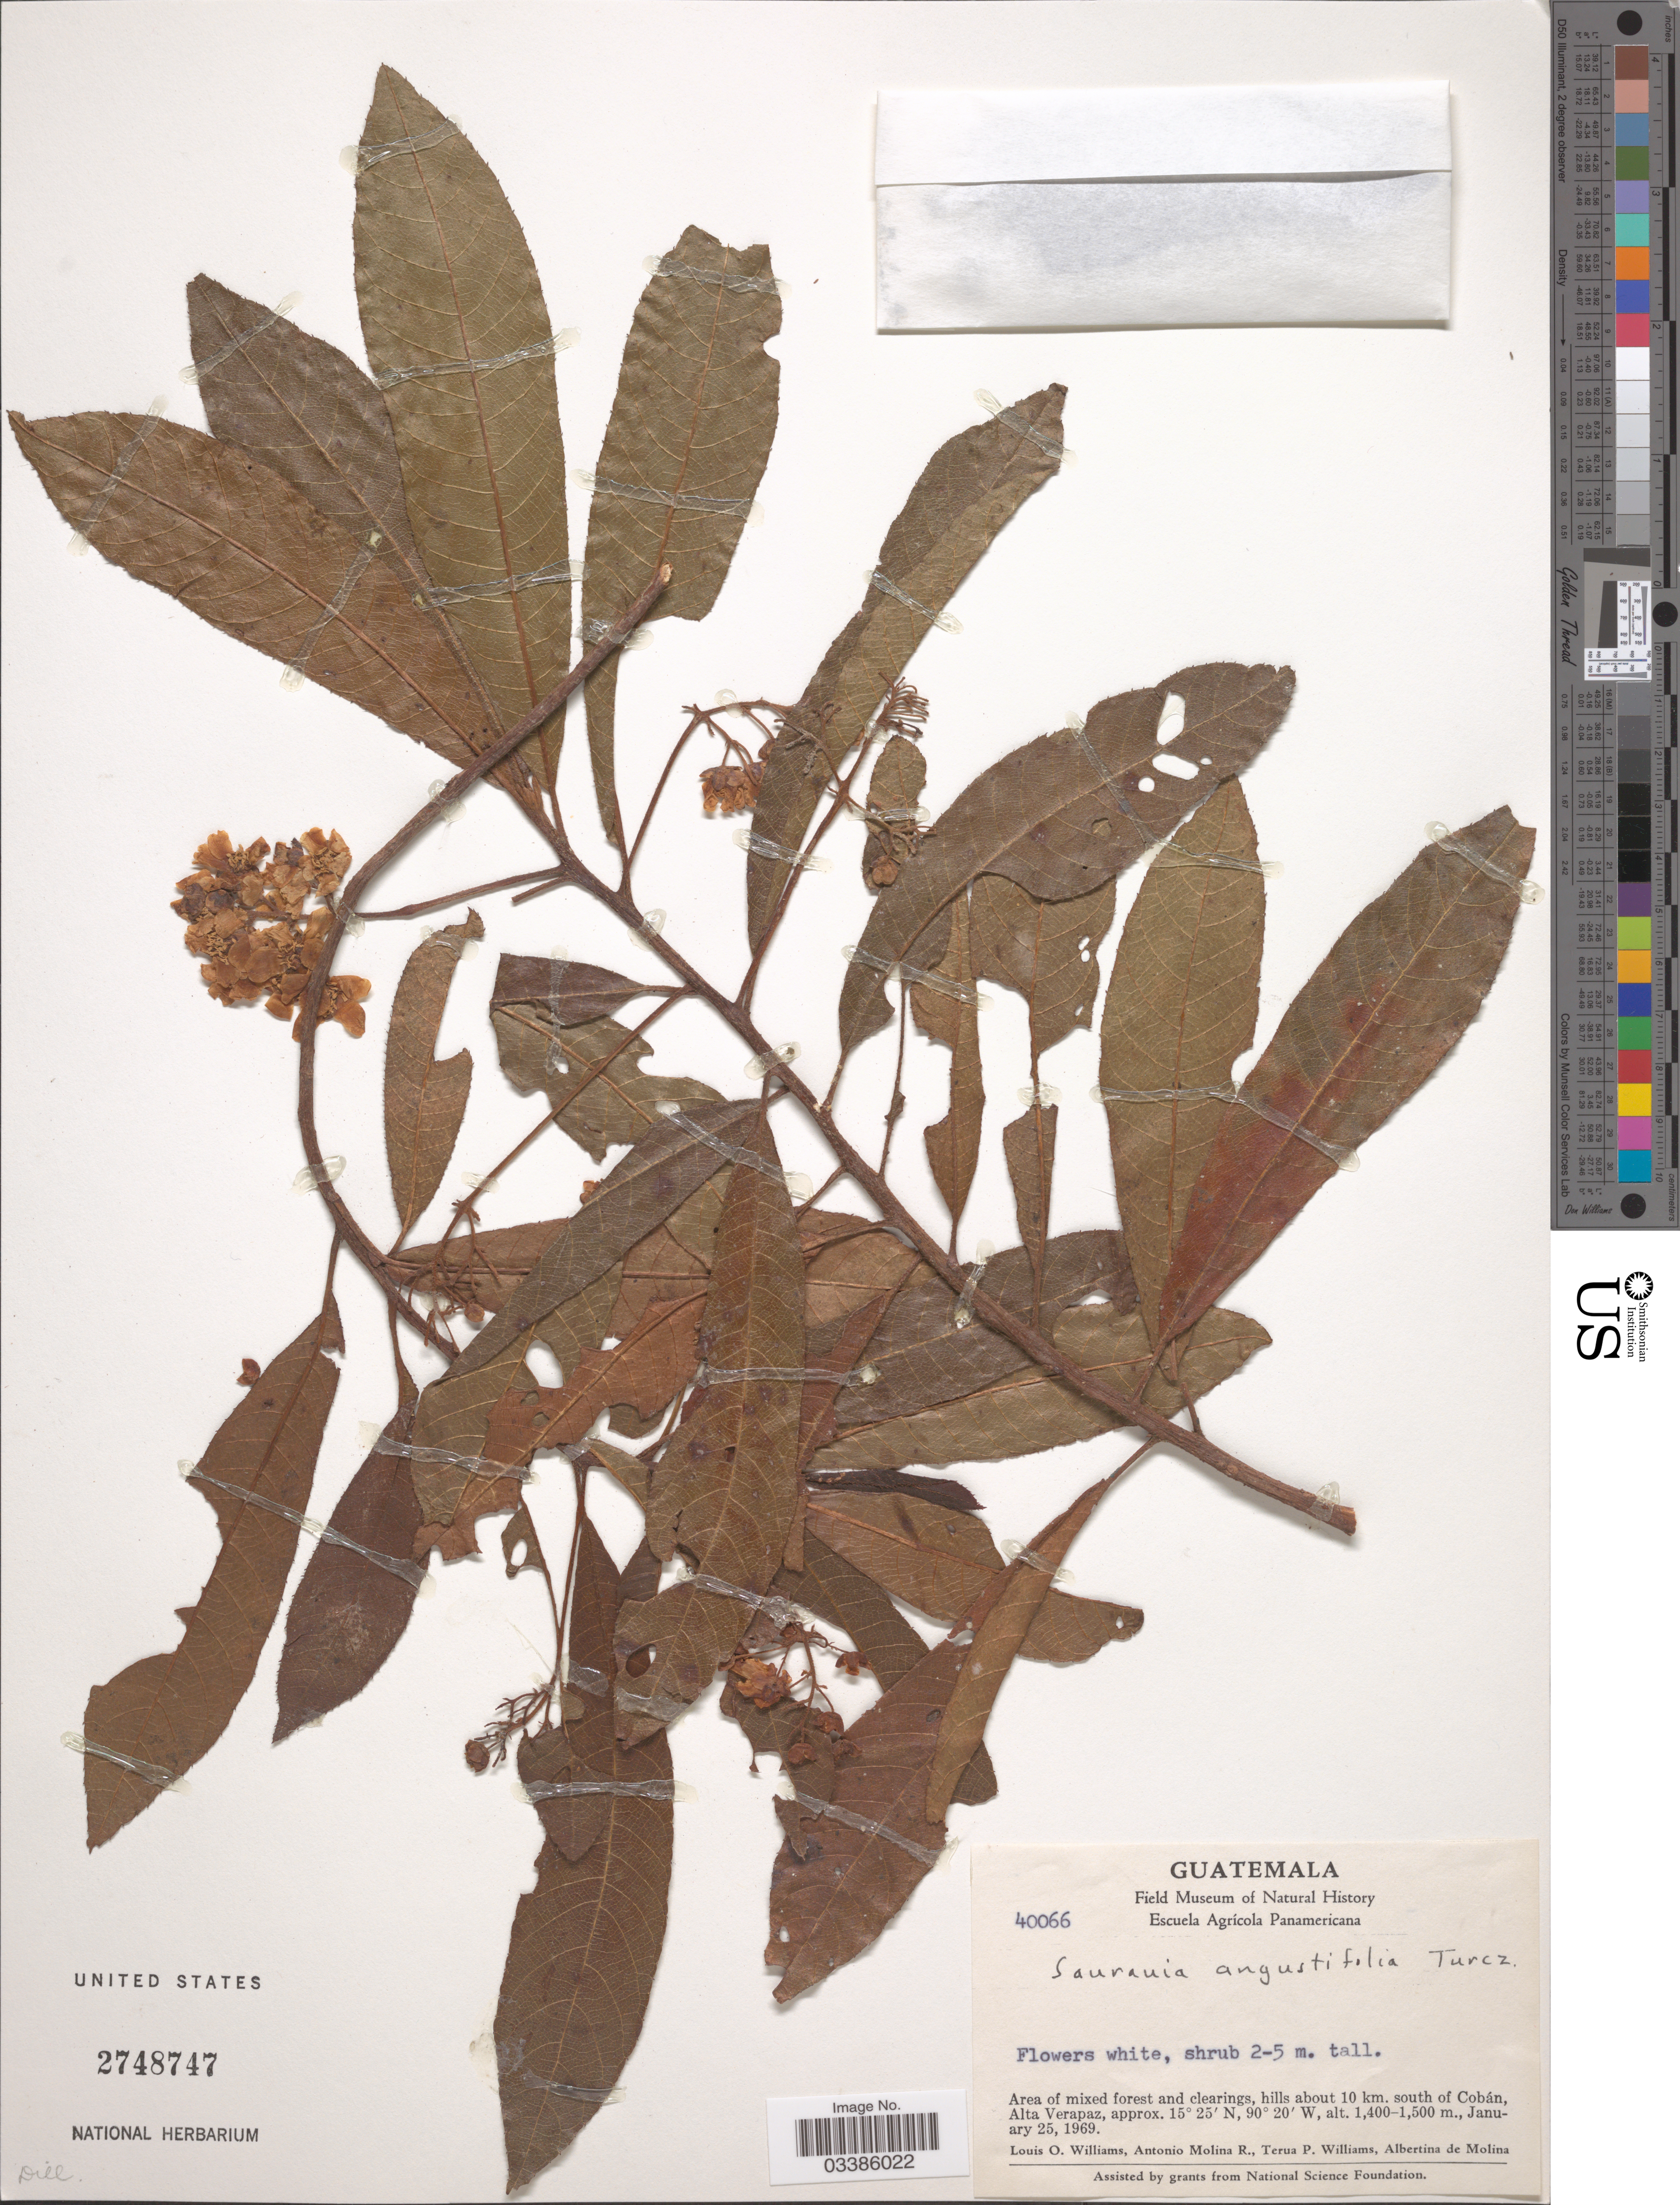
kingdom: Plantae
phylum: Tracheophyta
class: Magnoliopsida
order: Ericales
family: Actinidiaceae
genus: Saurauia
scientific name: Saurauia angustifolia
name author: Turcz.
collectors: L. O. Williams, A. Molina R., T. Williams & A. R. Molina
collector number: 40066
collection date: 1969-01-25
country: Guatemala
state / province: Alta Verapaz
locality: Hills about 10 km. south of Cobán.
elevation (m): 1400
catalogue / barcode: US 2748747